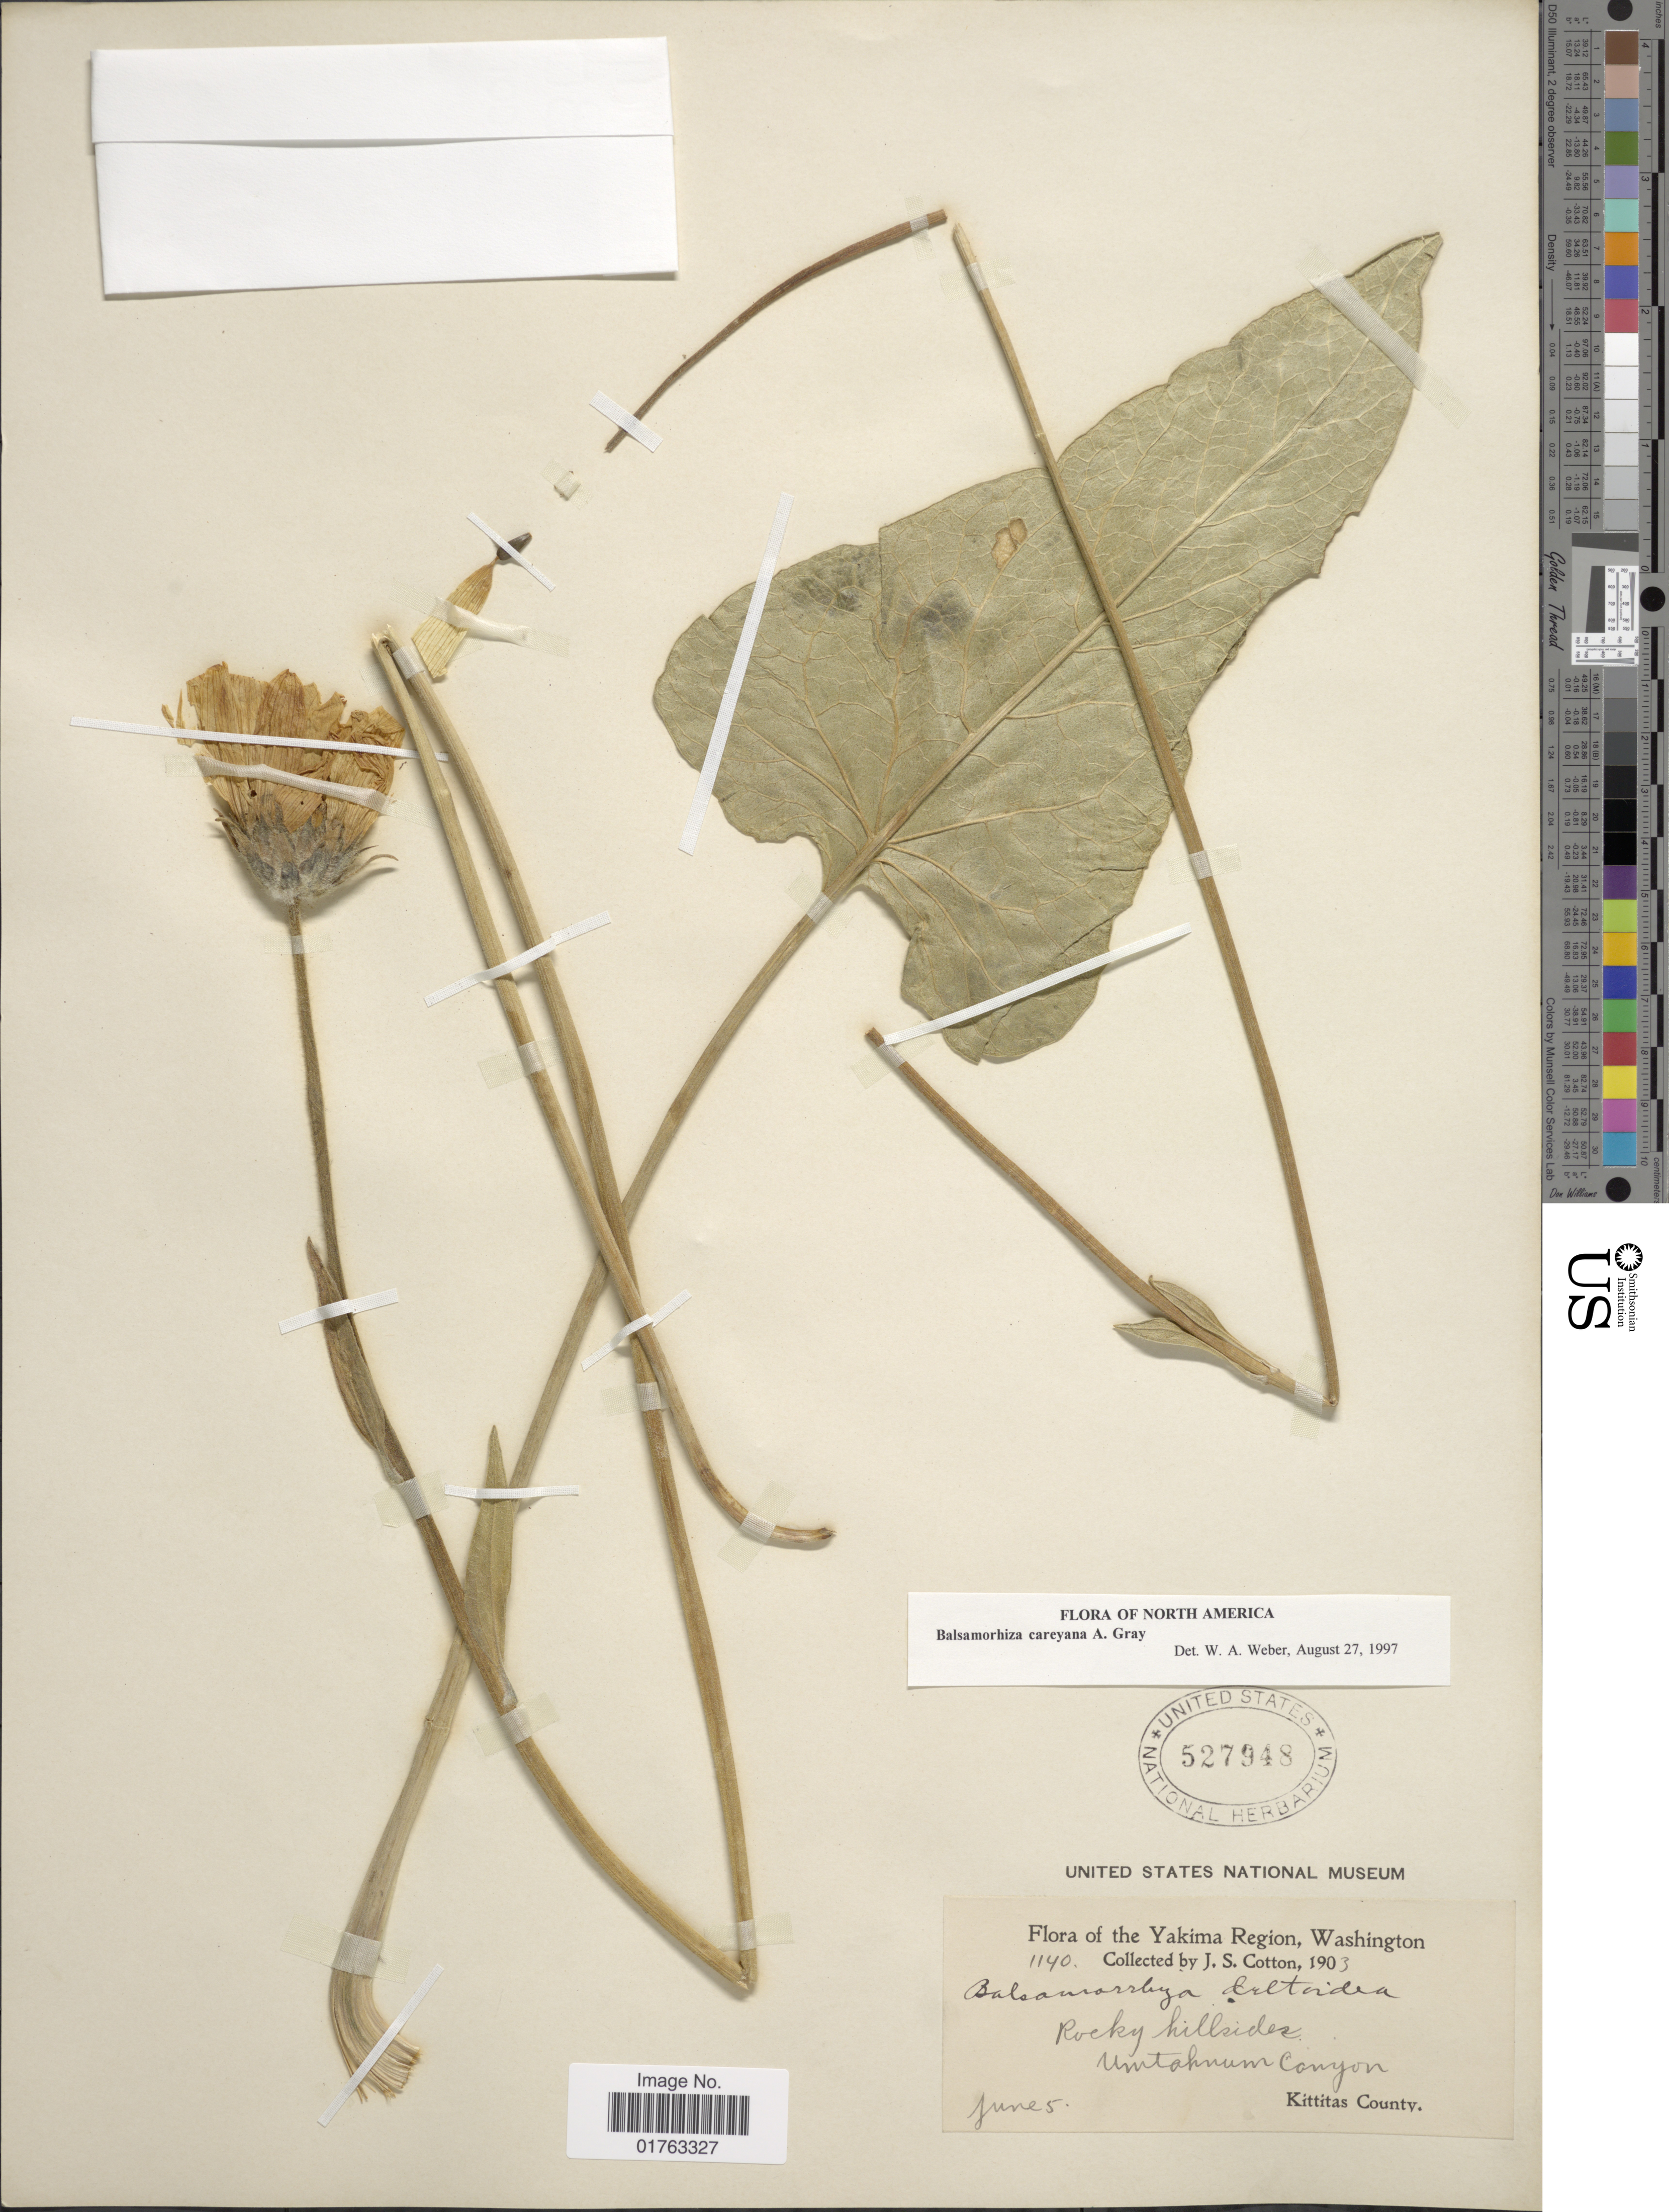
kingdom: Plantae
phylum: Tracheophyta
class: Magnoliopsida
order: Asterales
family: Asteraceae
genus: Balsamorhiza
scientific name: Balsamorhiza careyana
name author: A. Gray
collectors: J. S. Cotton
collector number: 1140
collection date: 1903-06-05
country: United States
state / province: Washington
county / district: Yakima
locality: Yakima Region, Umtanum Canyon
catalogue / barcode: US 527948